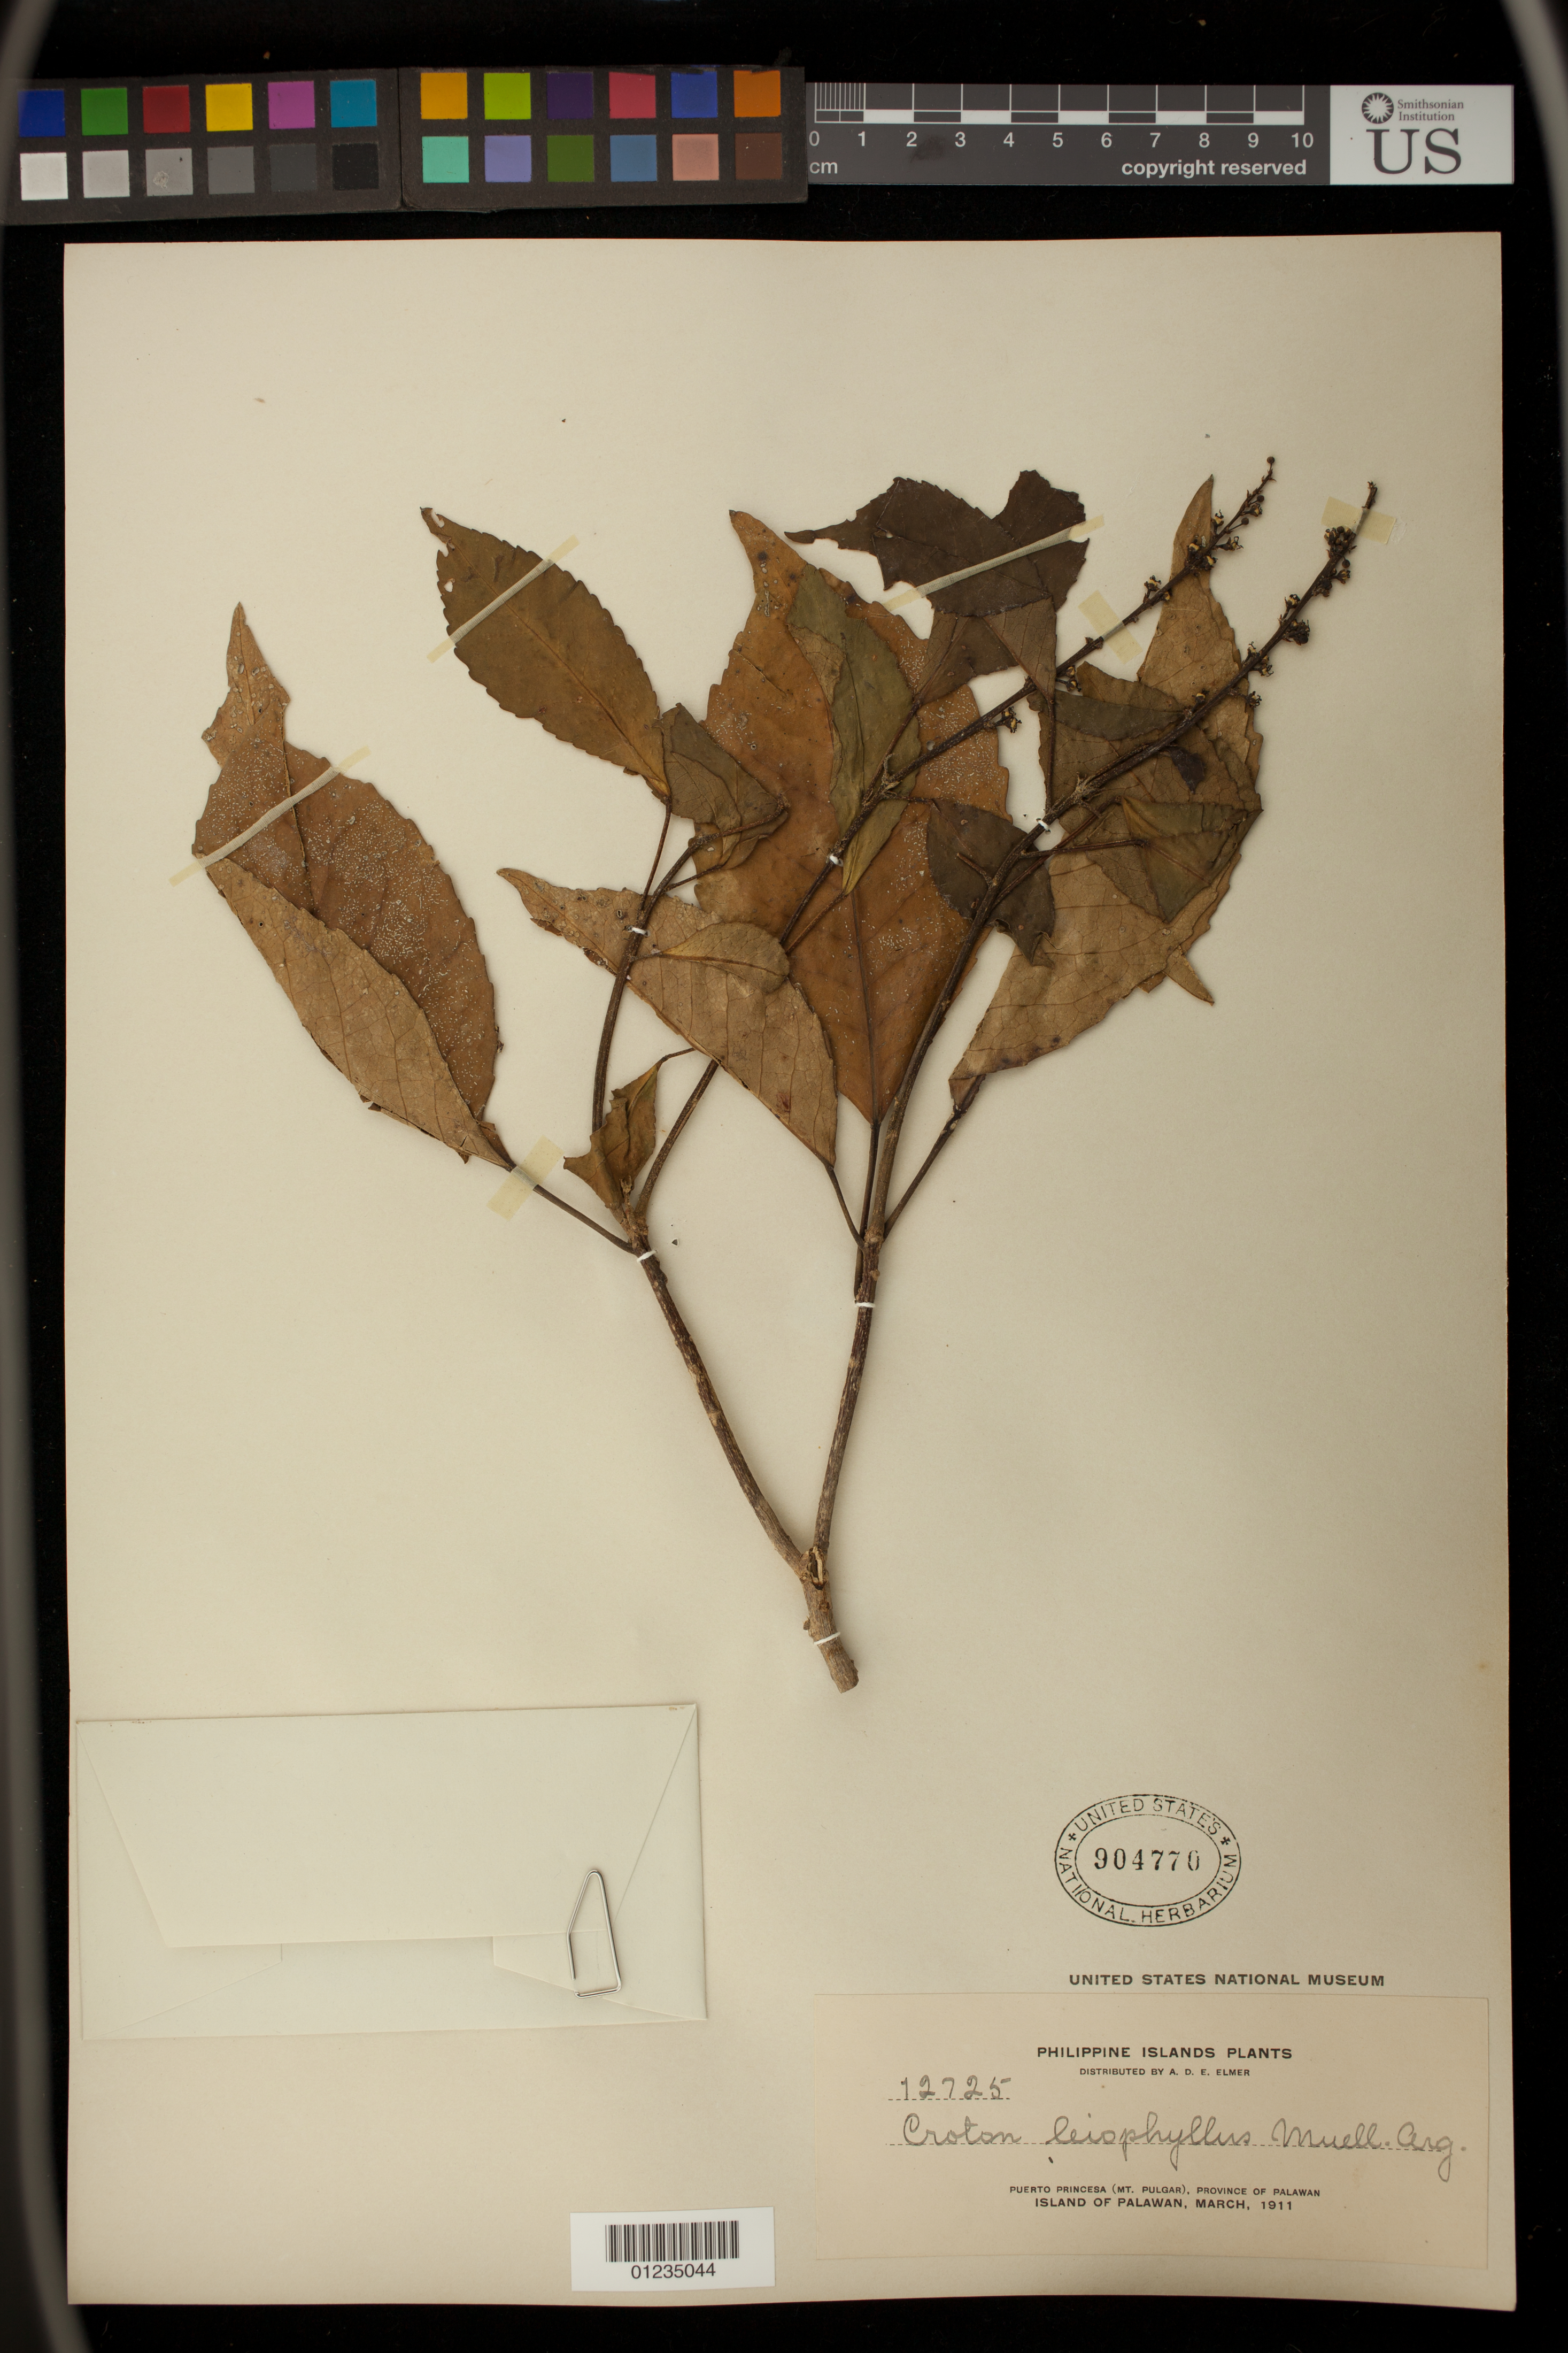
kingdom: Plantae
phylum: Tracheophyta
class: Magnoliopsida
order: Malpighiales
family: Euphorbiaceae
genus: Croton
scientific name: Croton leiophyllus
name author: Müll. Arg.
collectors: A. D. E. Elmer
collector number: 12725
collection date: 1911-03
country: Philippines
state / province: Mimaropa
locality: Puerto Princesa (Mt. Pulgar), Palawan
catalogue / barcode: US 904770